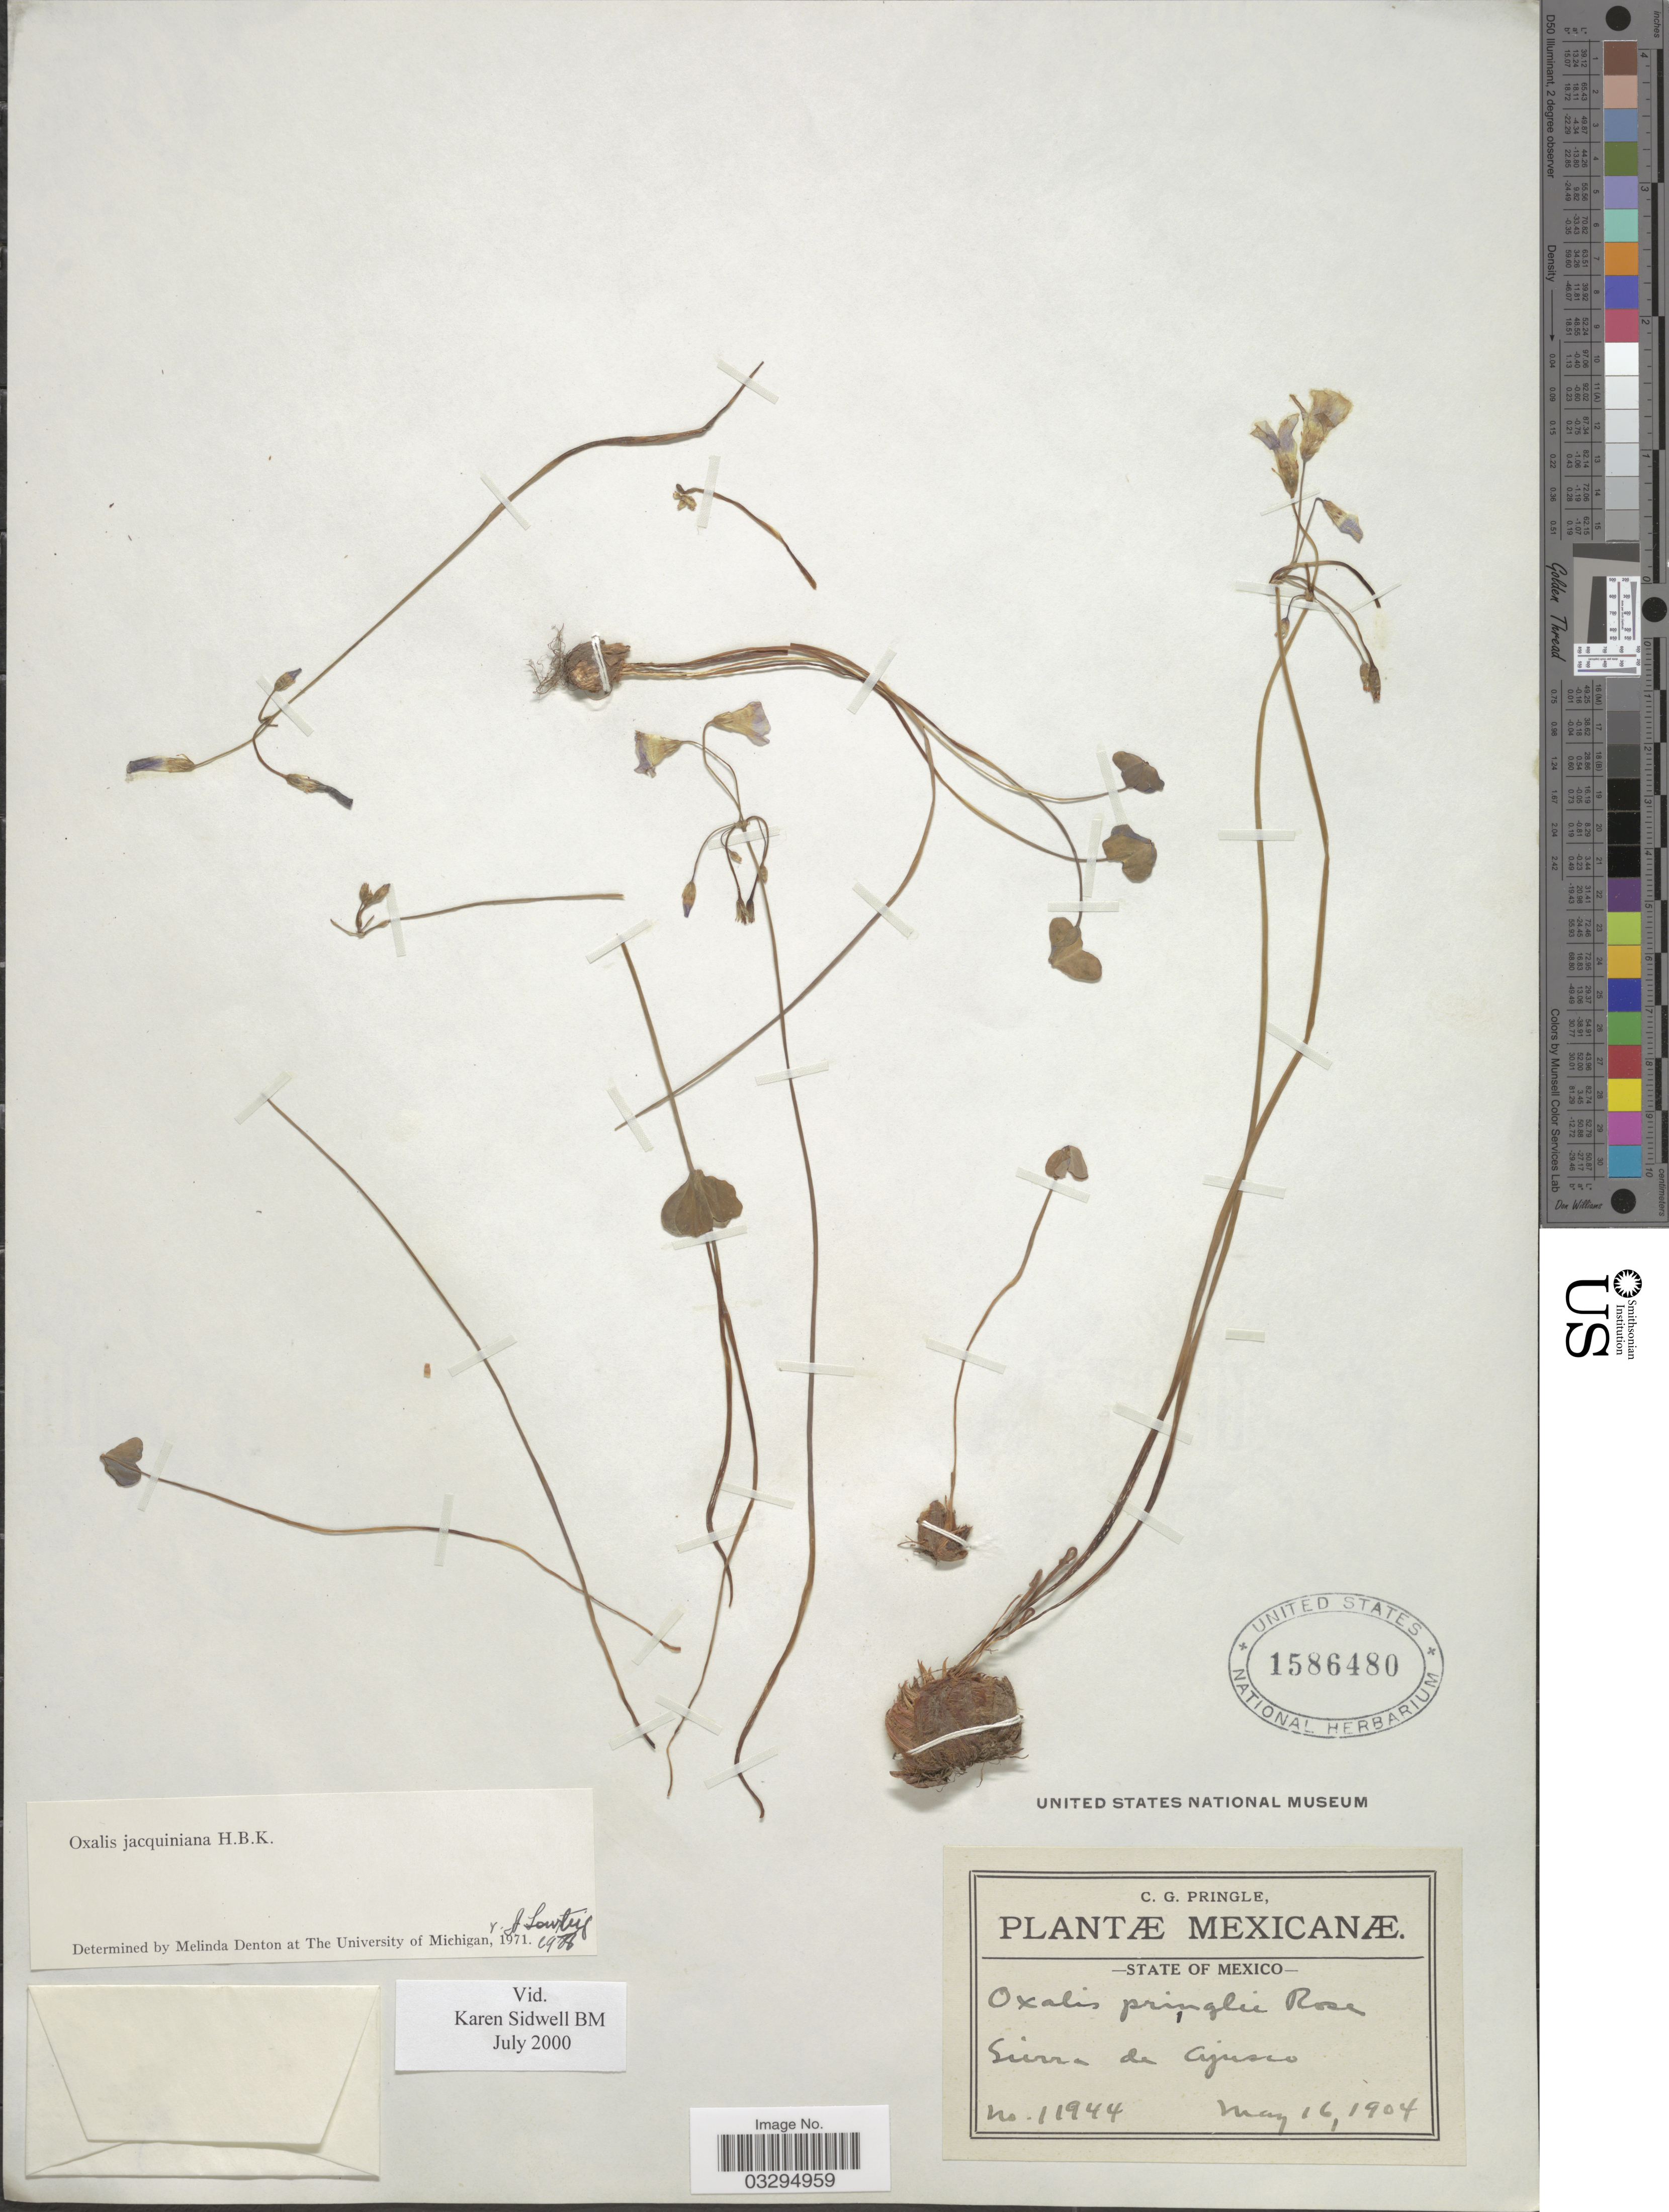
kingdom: Plantae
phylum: Tracheophyta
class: Magnoliopsida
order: Oxalidales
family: Oxalidaceae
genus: Oxalis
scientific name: Oxalis jacquiniana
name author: Kunth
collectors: C. G. Pringle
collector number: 11944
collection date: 1904-05-16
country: Mexico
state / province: México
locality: Sierra de Ajusco.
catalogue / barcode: US 1586480